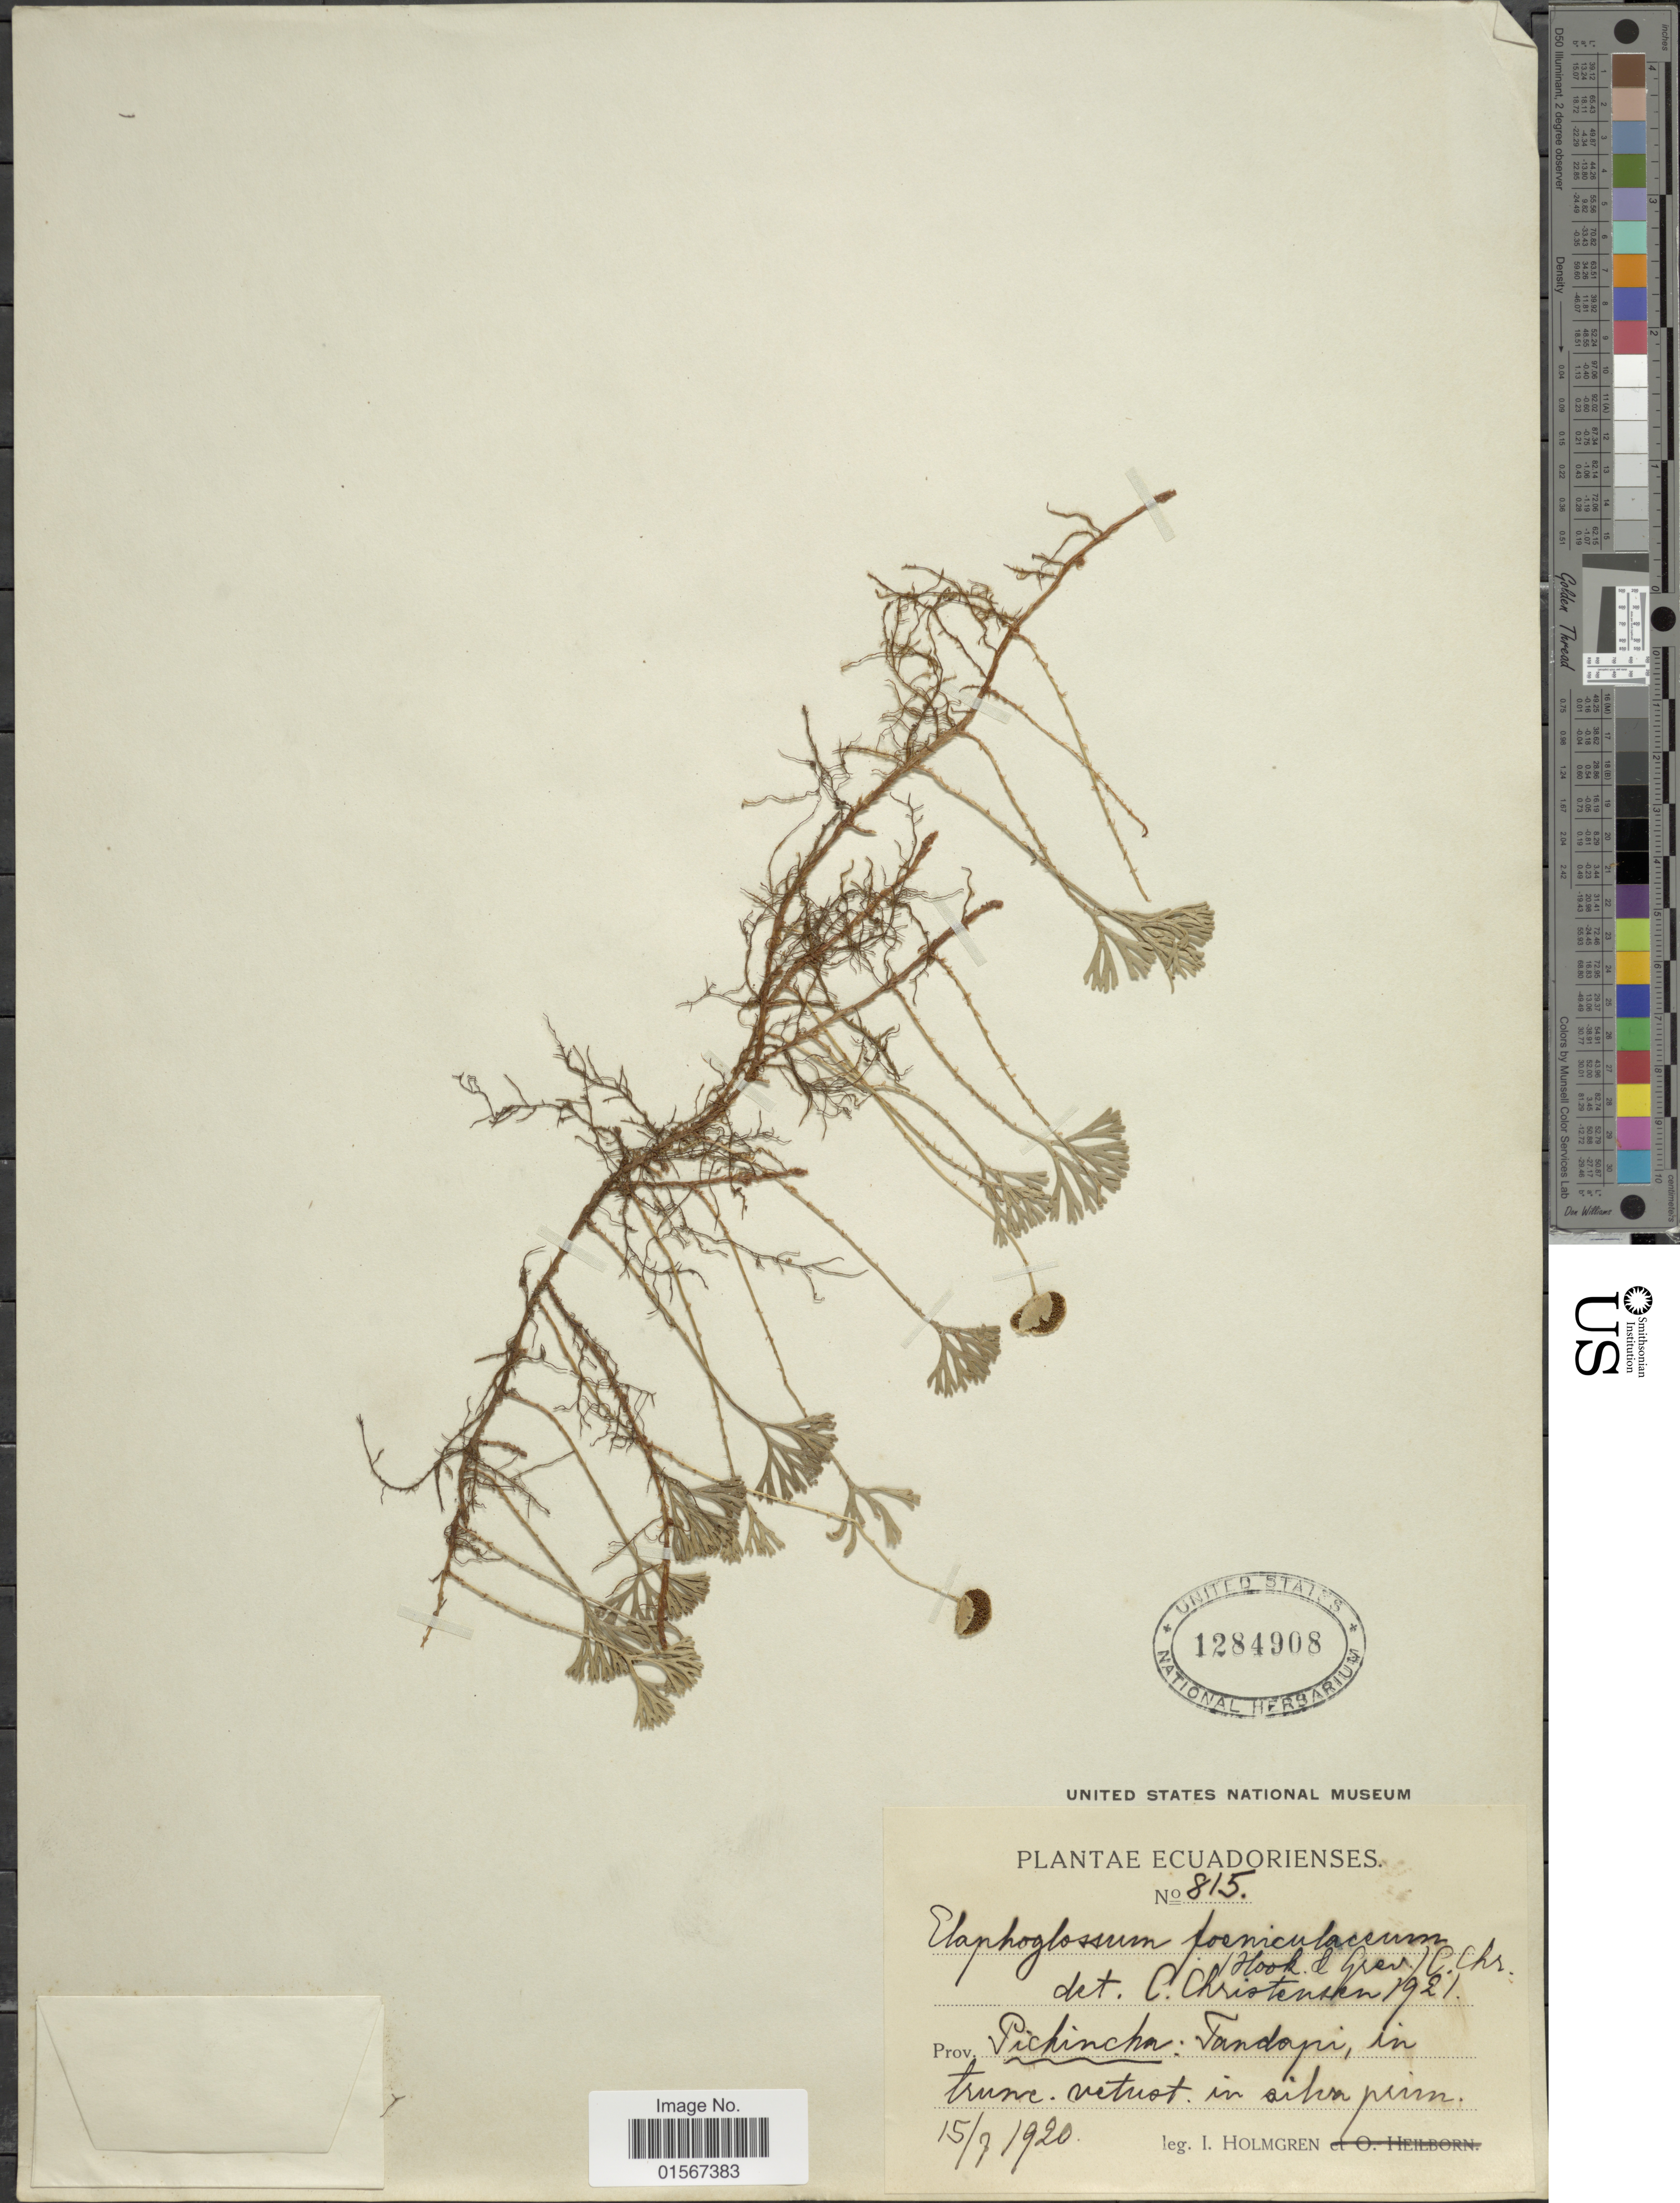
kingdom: Plantae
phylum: Tracheophyta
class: Polypodiopsida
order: Polypodiales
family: Dryopteridaceae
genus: Elaphoglossum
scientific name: Elaphoglossum peltatum f. peltatum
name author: (Sw.) Urb.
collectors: I. Holmgren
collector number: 815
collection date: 1920-07-15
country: Ecuador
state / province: Pichincha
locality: Ecuadorienses, Prov. Pichincha: Tandapi, in trunc, vetuot in silva prim. [interpreted]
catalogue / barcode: US 1284908